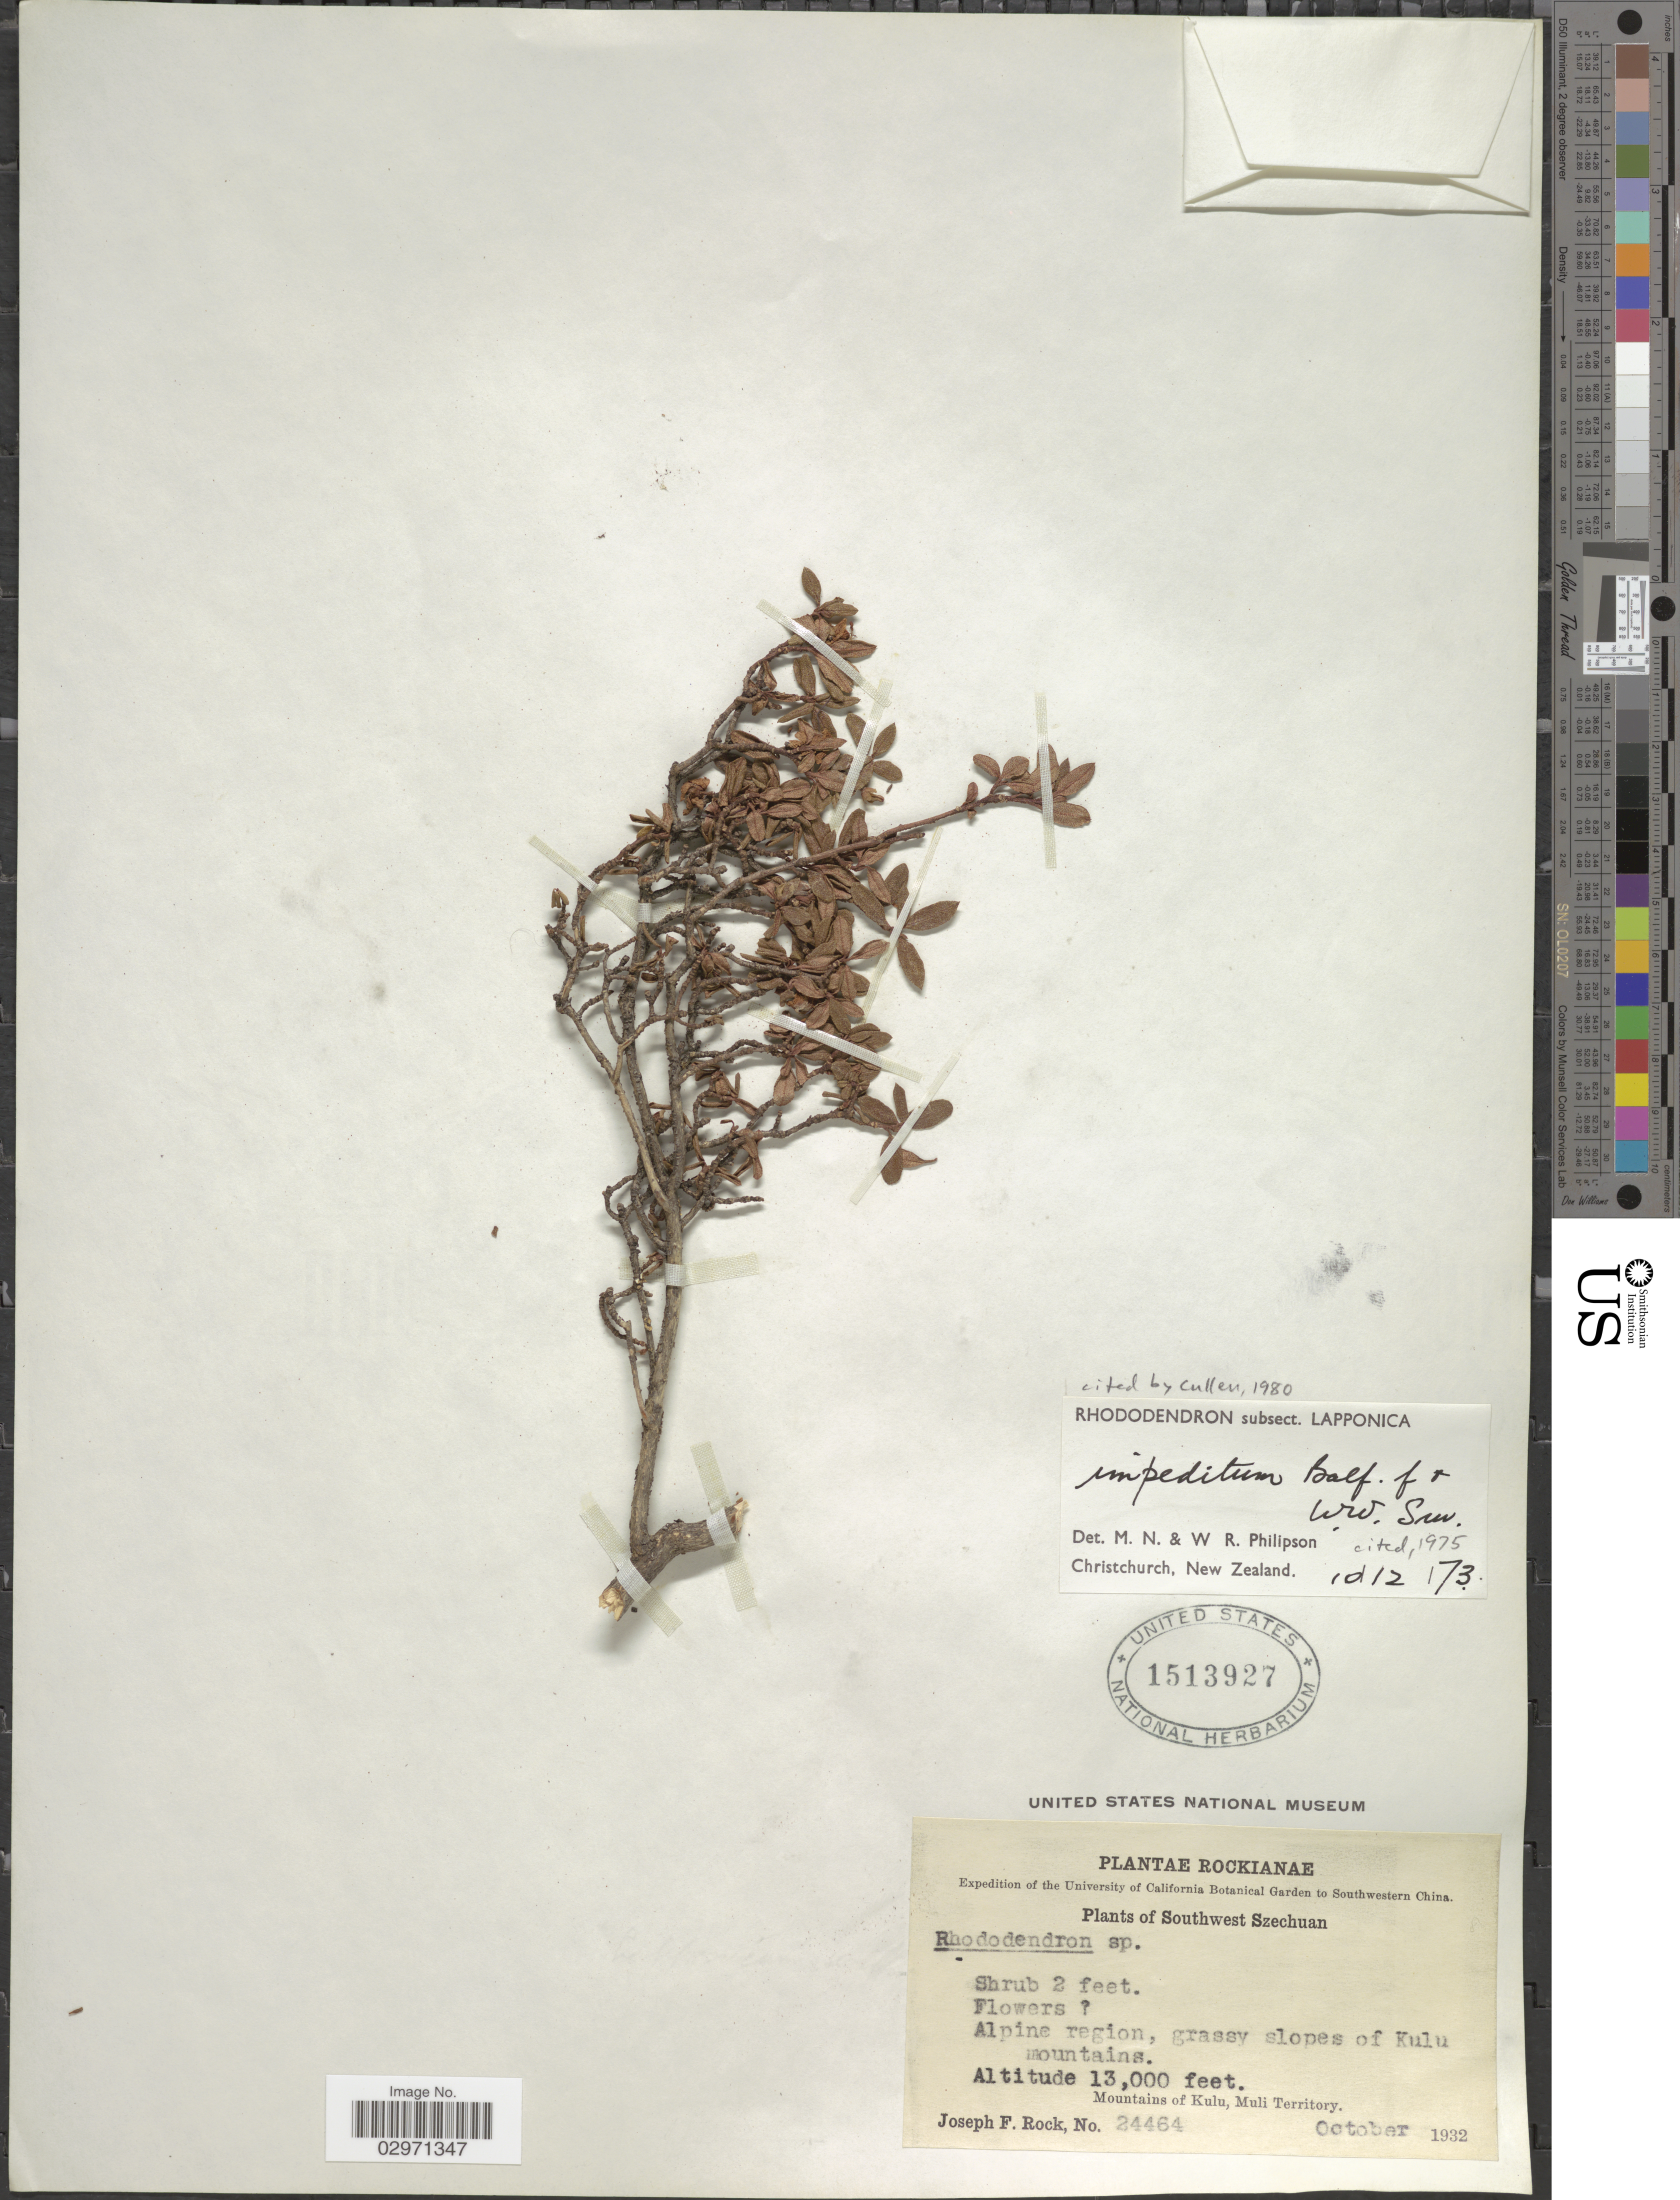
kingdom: Plantae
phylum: Tracheophyta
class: Magnoliopsida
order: Ericales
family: Ericaceae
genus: Rhododendron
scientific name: Rhododendron impeditum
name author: Balf. f. & W.W. Sm.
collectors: J. F. Rock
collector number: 24464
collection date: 1932-10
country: China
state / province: Sichuan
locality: Southwestern China. Southwest Szechuan. Alpine region, grassy slopes of Kulu mountains. Mountains of Kulu, Muli Territory.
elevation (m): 3962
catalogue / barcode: US 1513927